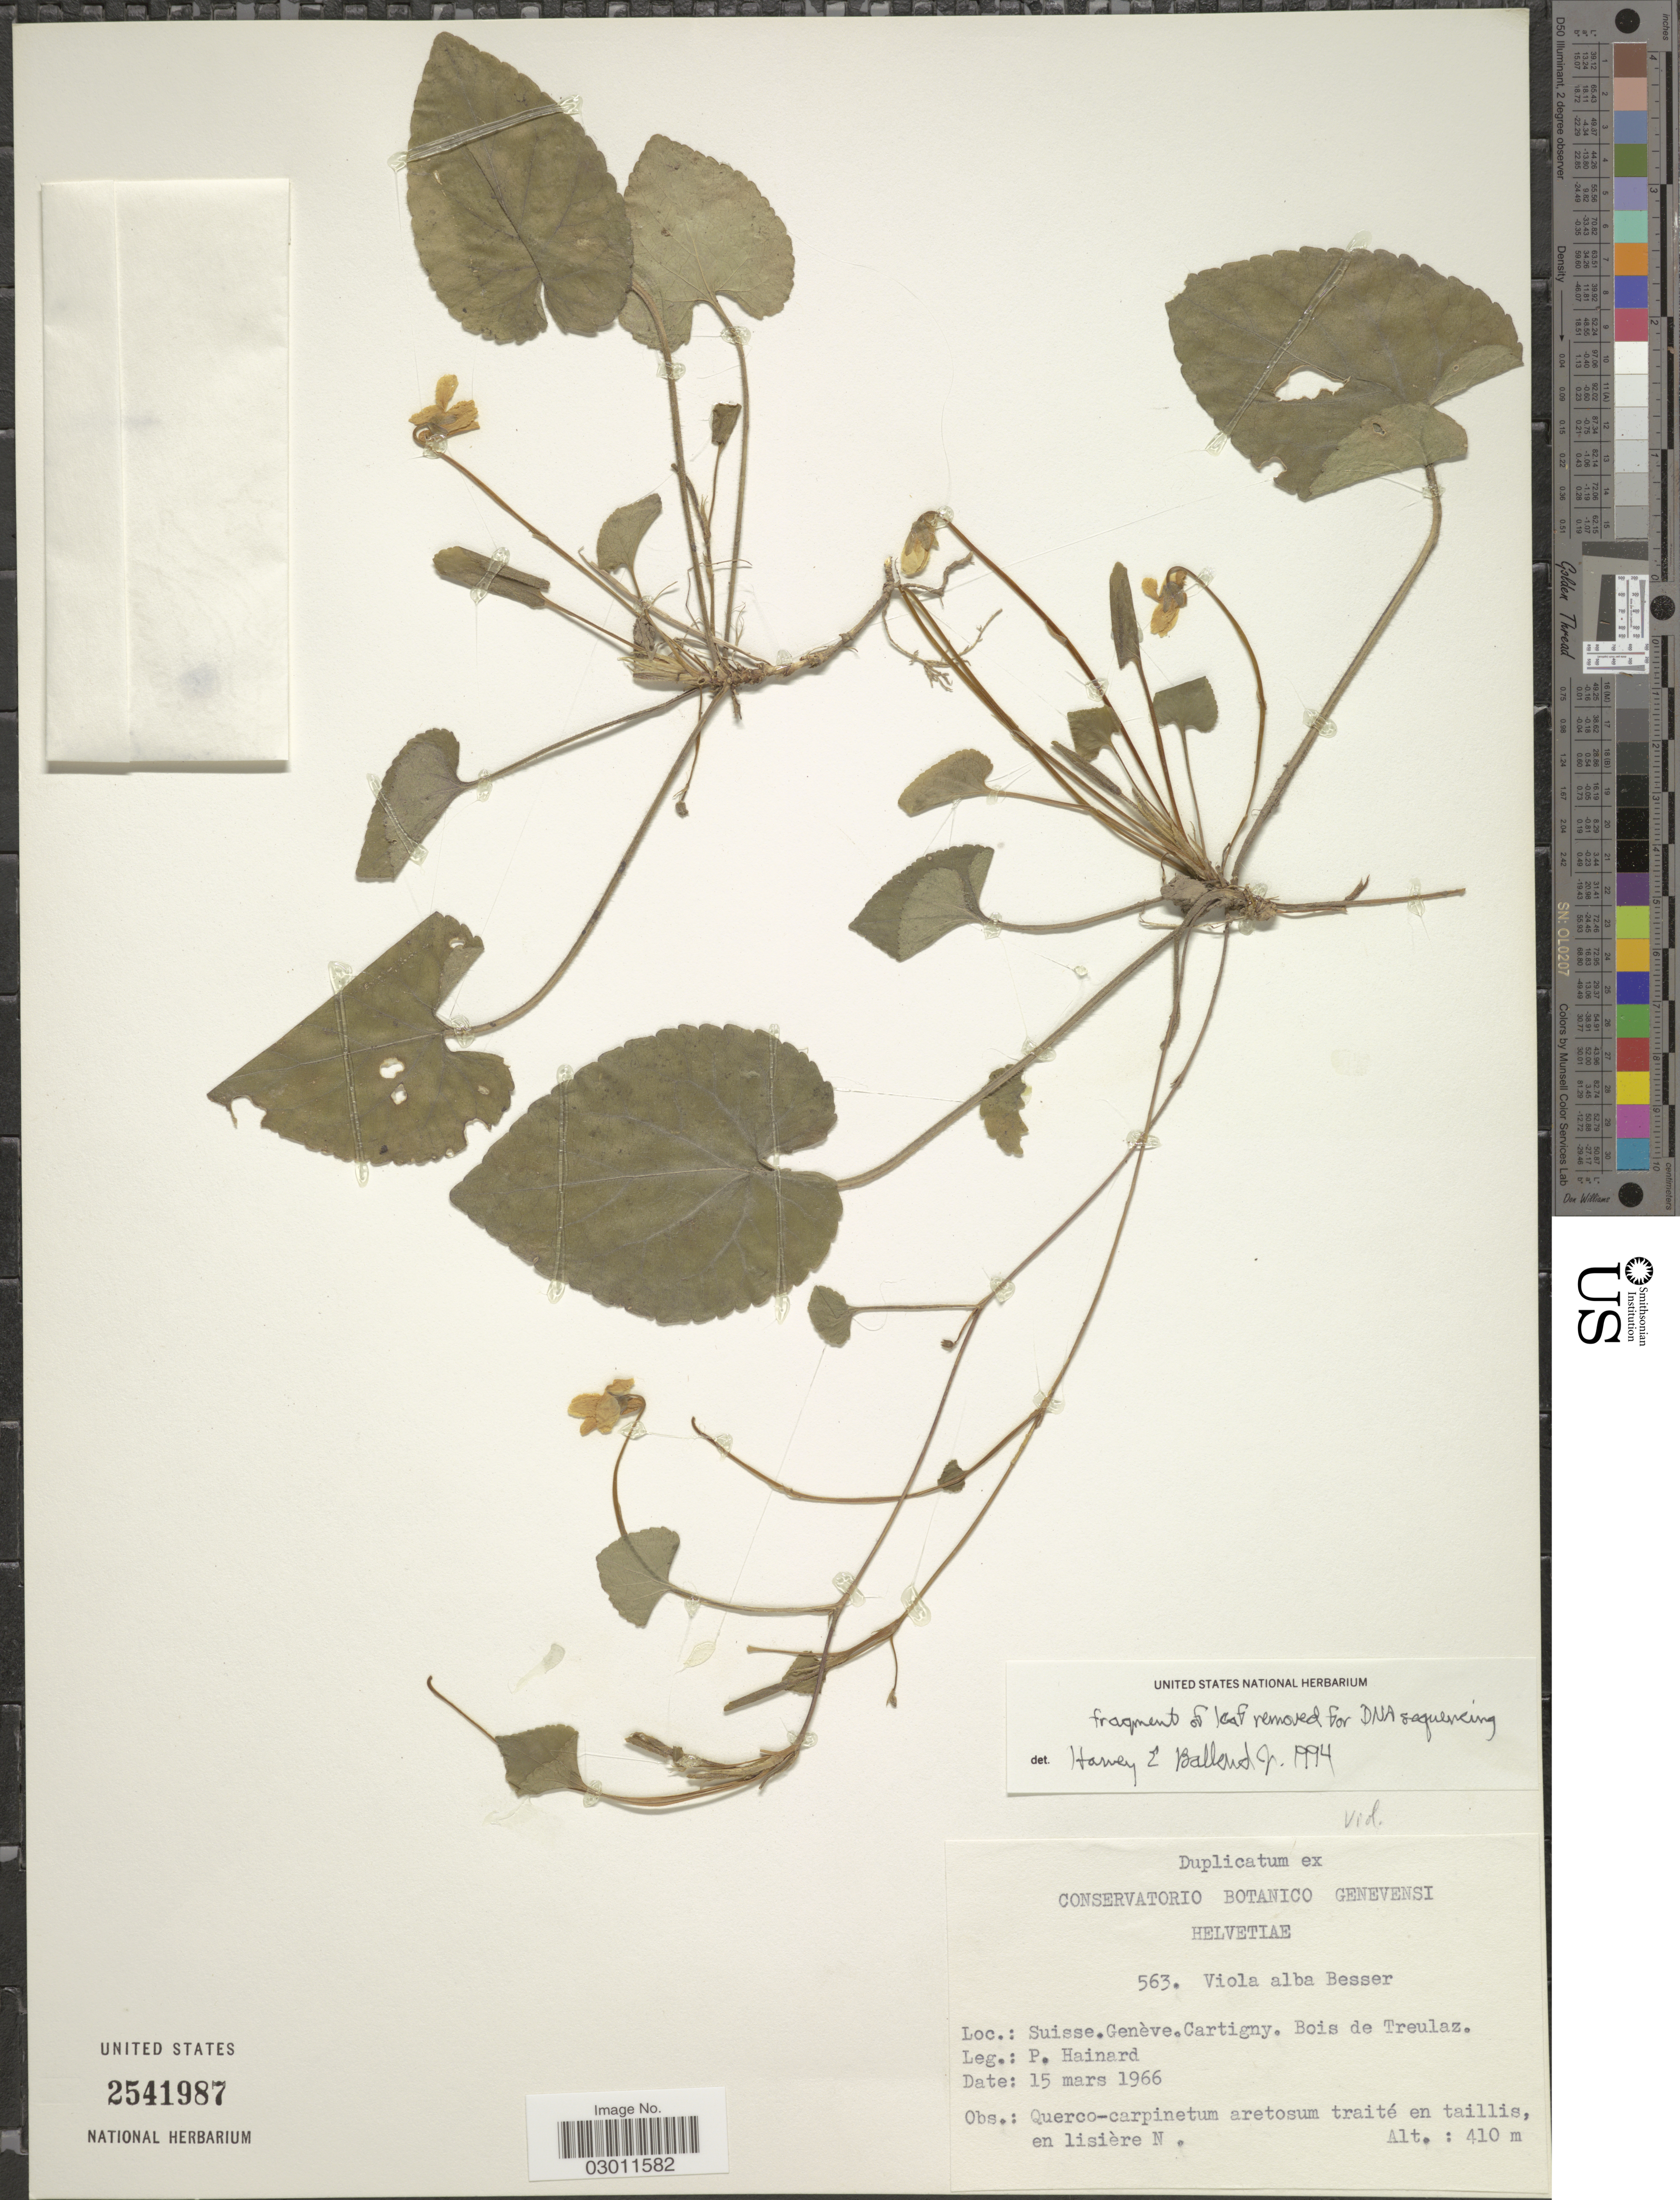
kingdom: Plantae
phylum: Tracheophyta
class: Magnoliopsida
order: Malpighiales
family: Violaceae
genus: Viola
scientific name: Viola alba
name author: Besser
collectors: P. Hainard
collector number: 563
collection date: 1966-03-15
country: Switzerland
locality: Suisse. Genève. Cartigny. Bois de Treulaz.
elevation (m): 410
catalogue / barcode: US 2541987